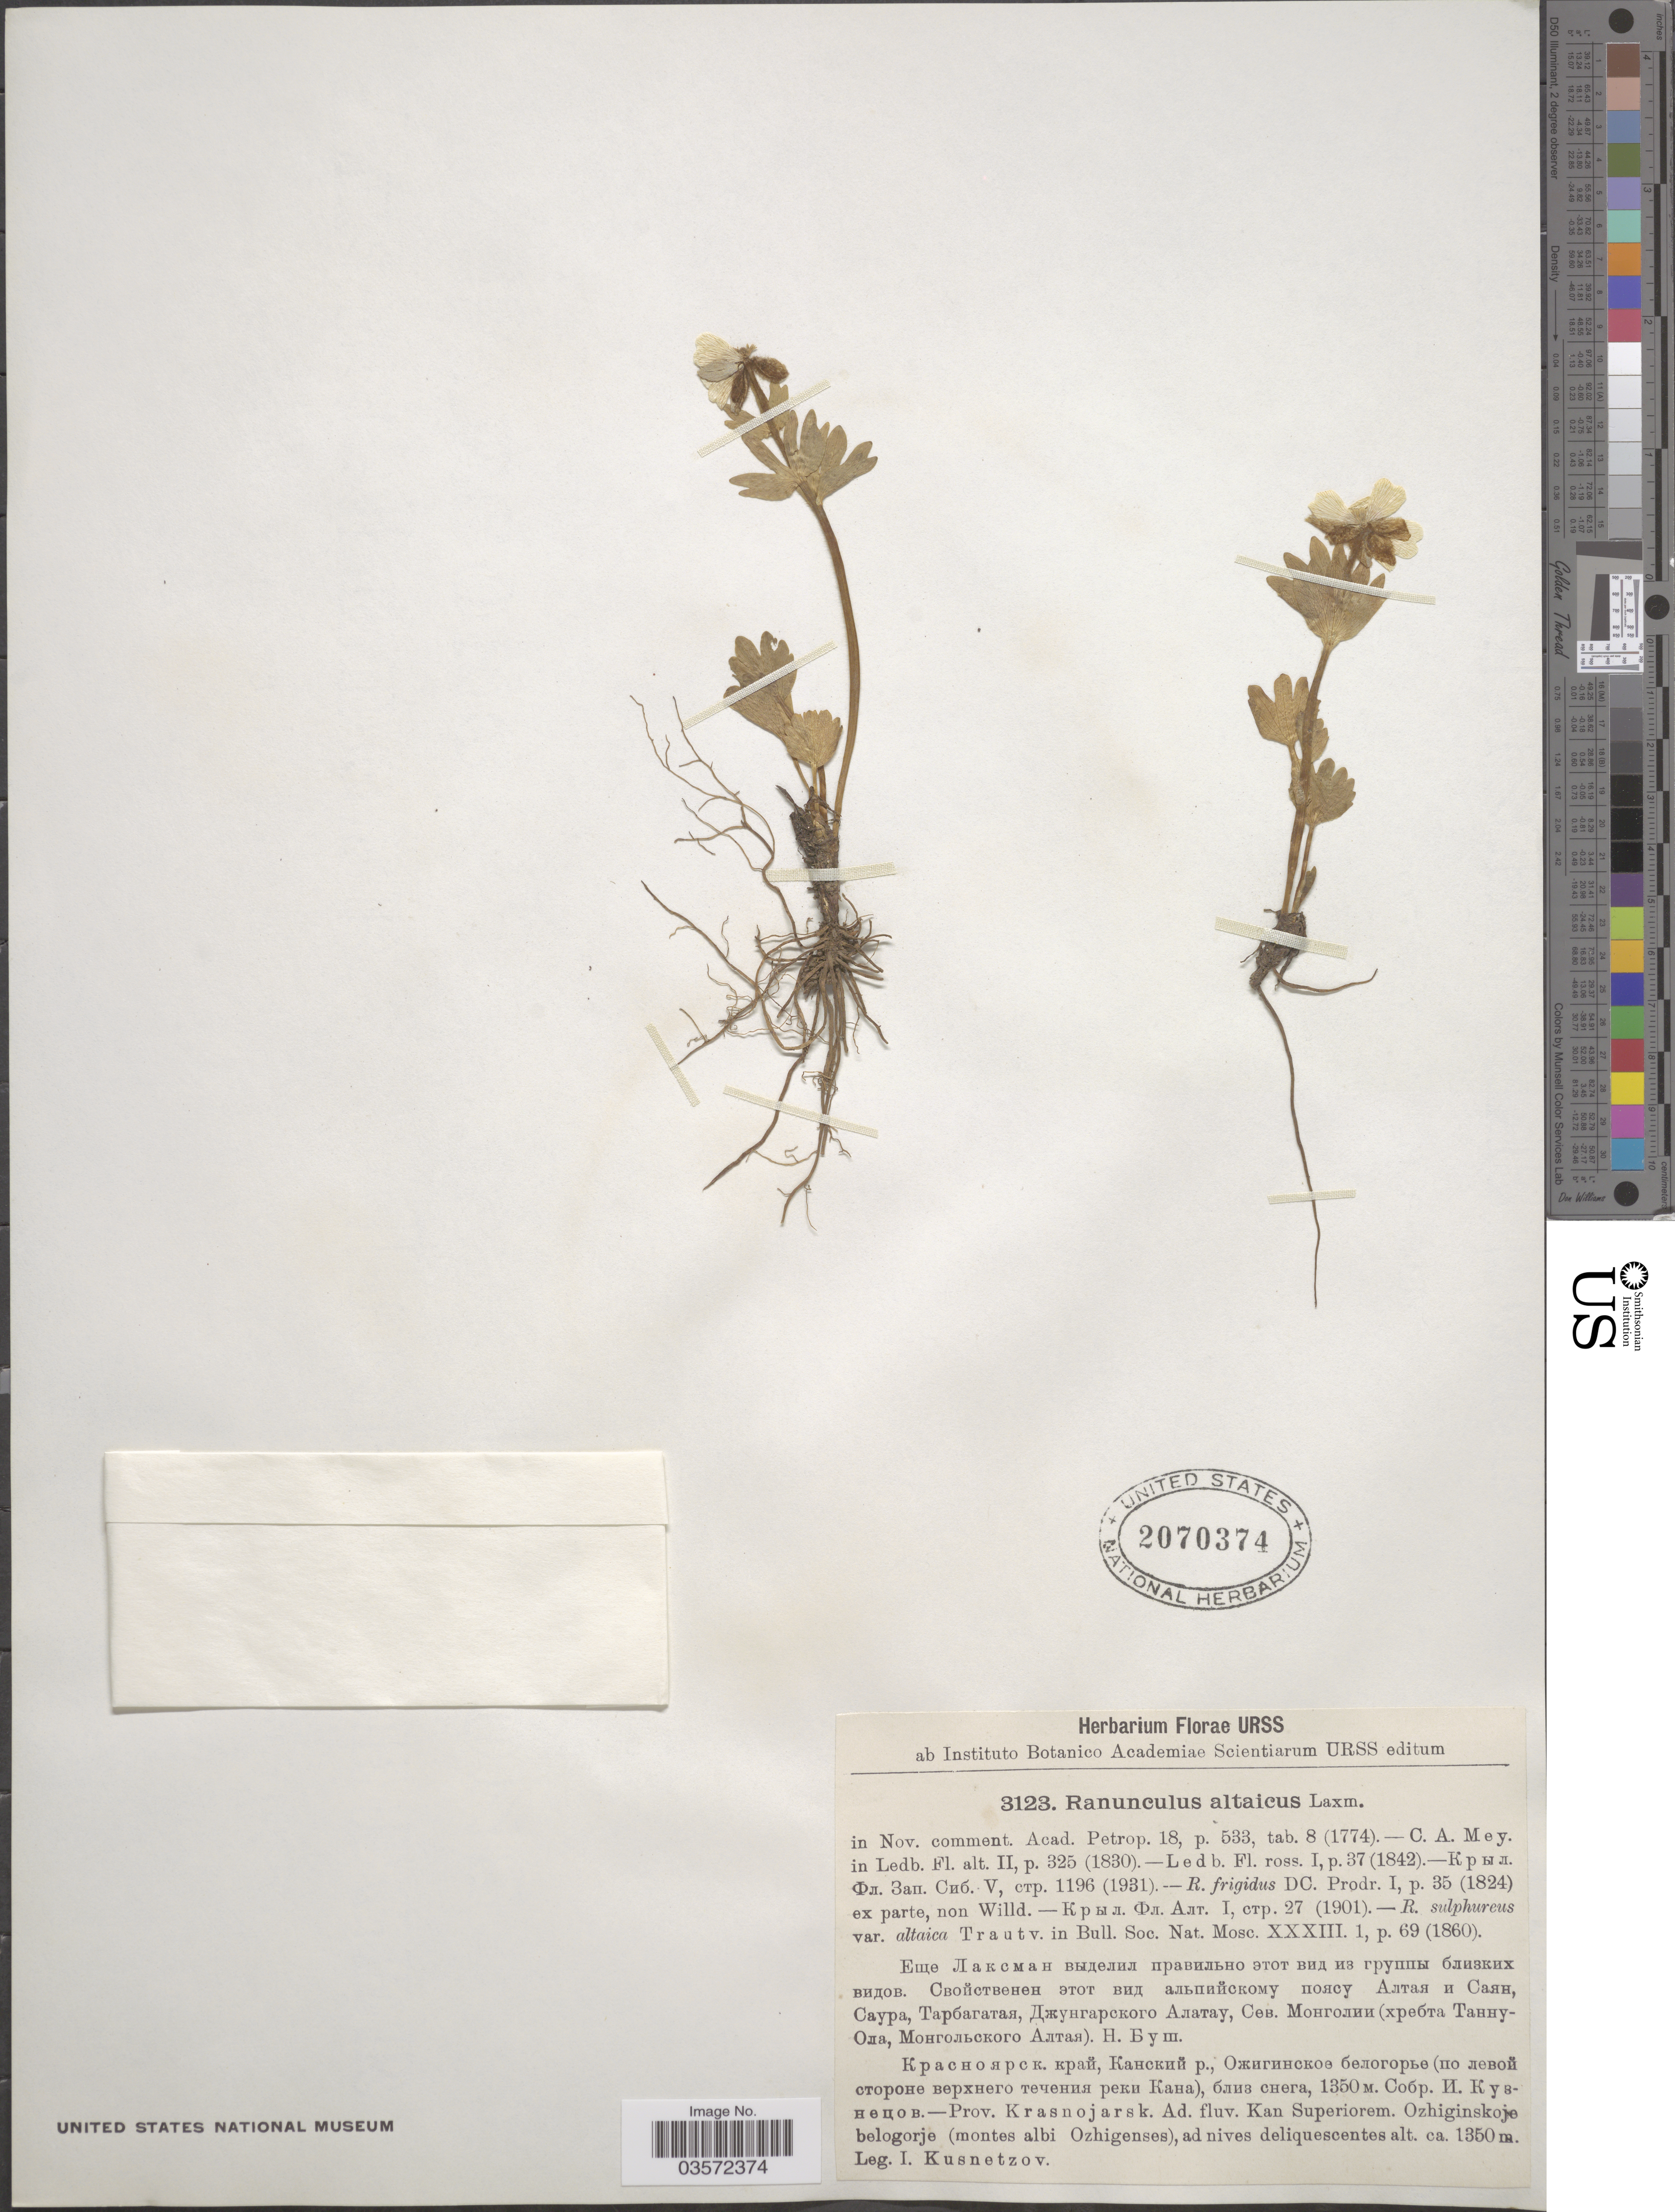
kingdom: Plantae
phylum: Tracheophyta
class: Magnoliopsida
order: Ranunculales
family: Ranunculaceae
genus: Ranunculus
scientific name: Ranunculus altaicus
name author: Laxm.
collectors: I. Kusnetzov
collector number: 3123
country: Russian Federation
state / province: Krasnoyarsk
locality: Prov. Krasnojarsk. Ad. fluv. Kan Superiorem. Ozhiginskoje belogorje (montes albi Ozhigenses).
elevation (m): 1350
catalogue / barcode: US 2070374